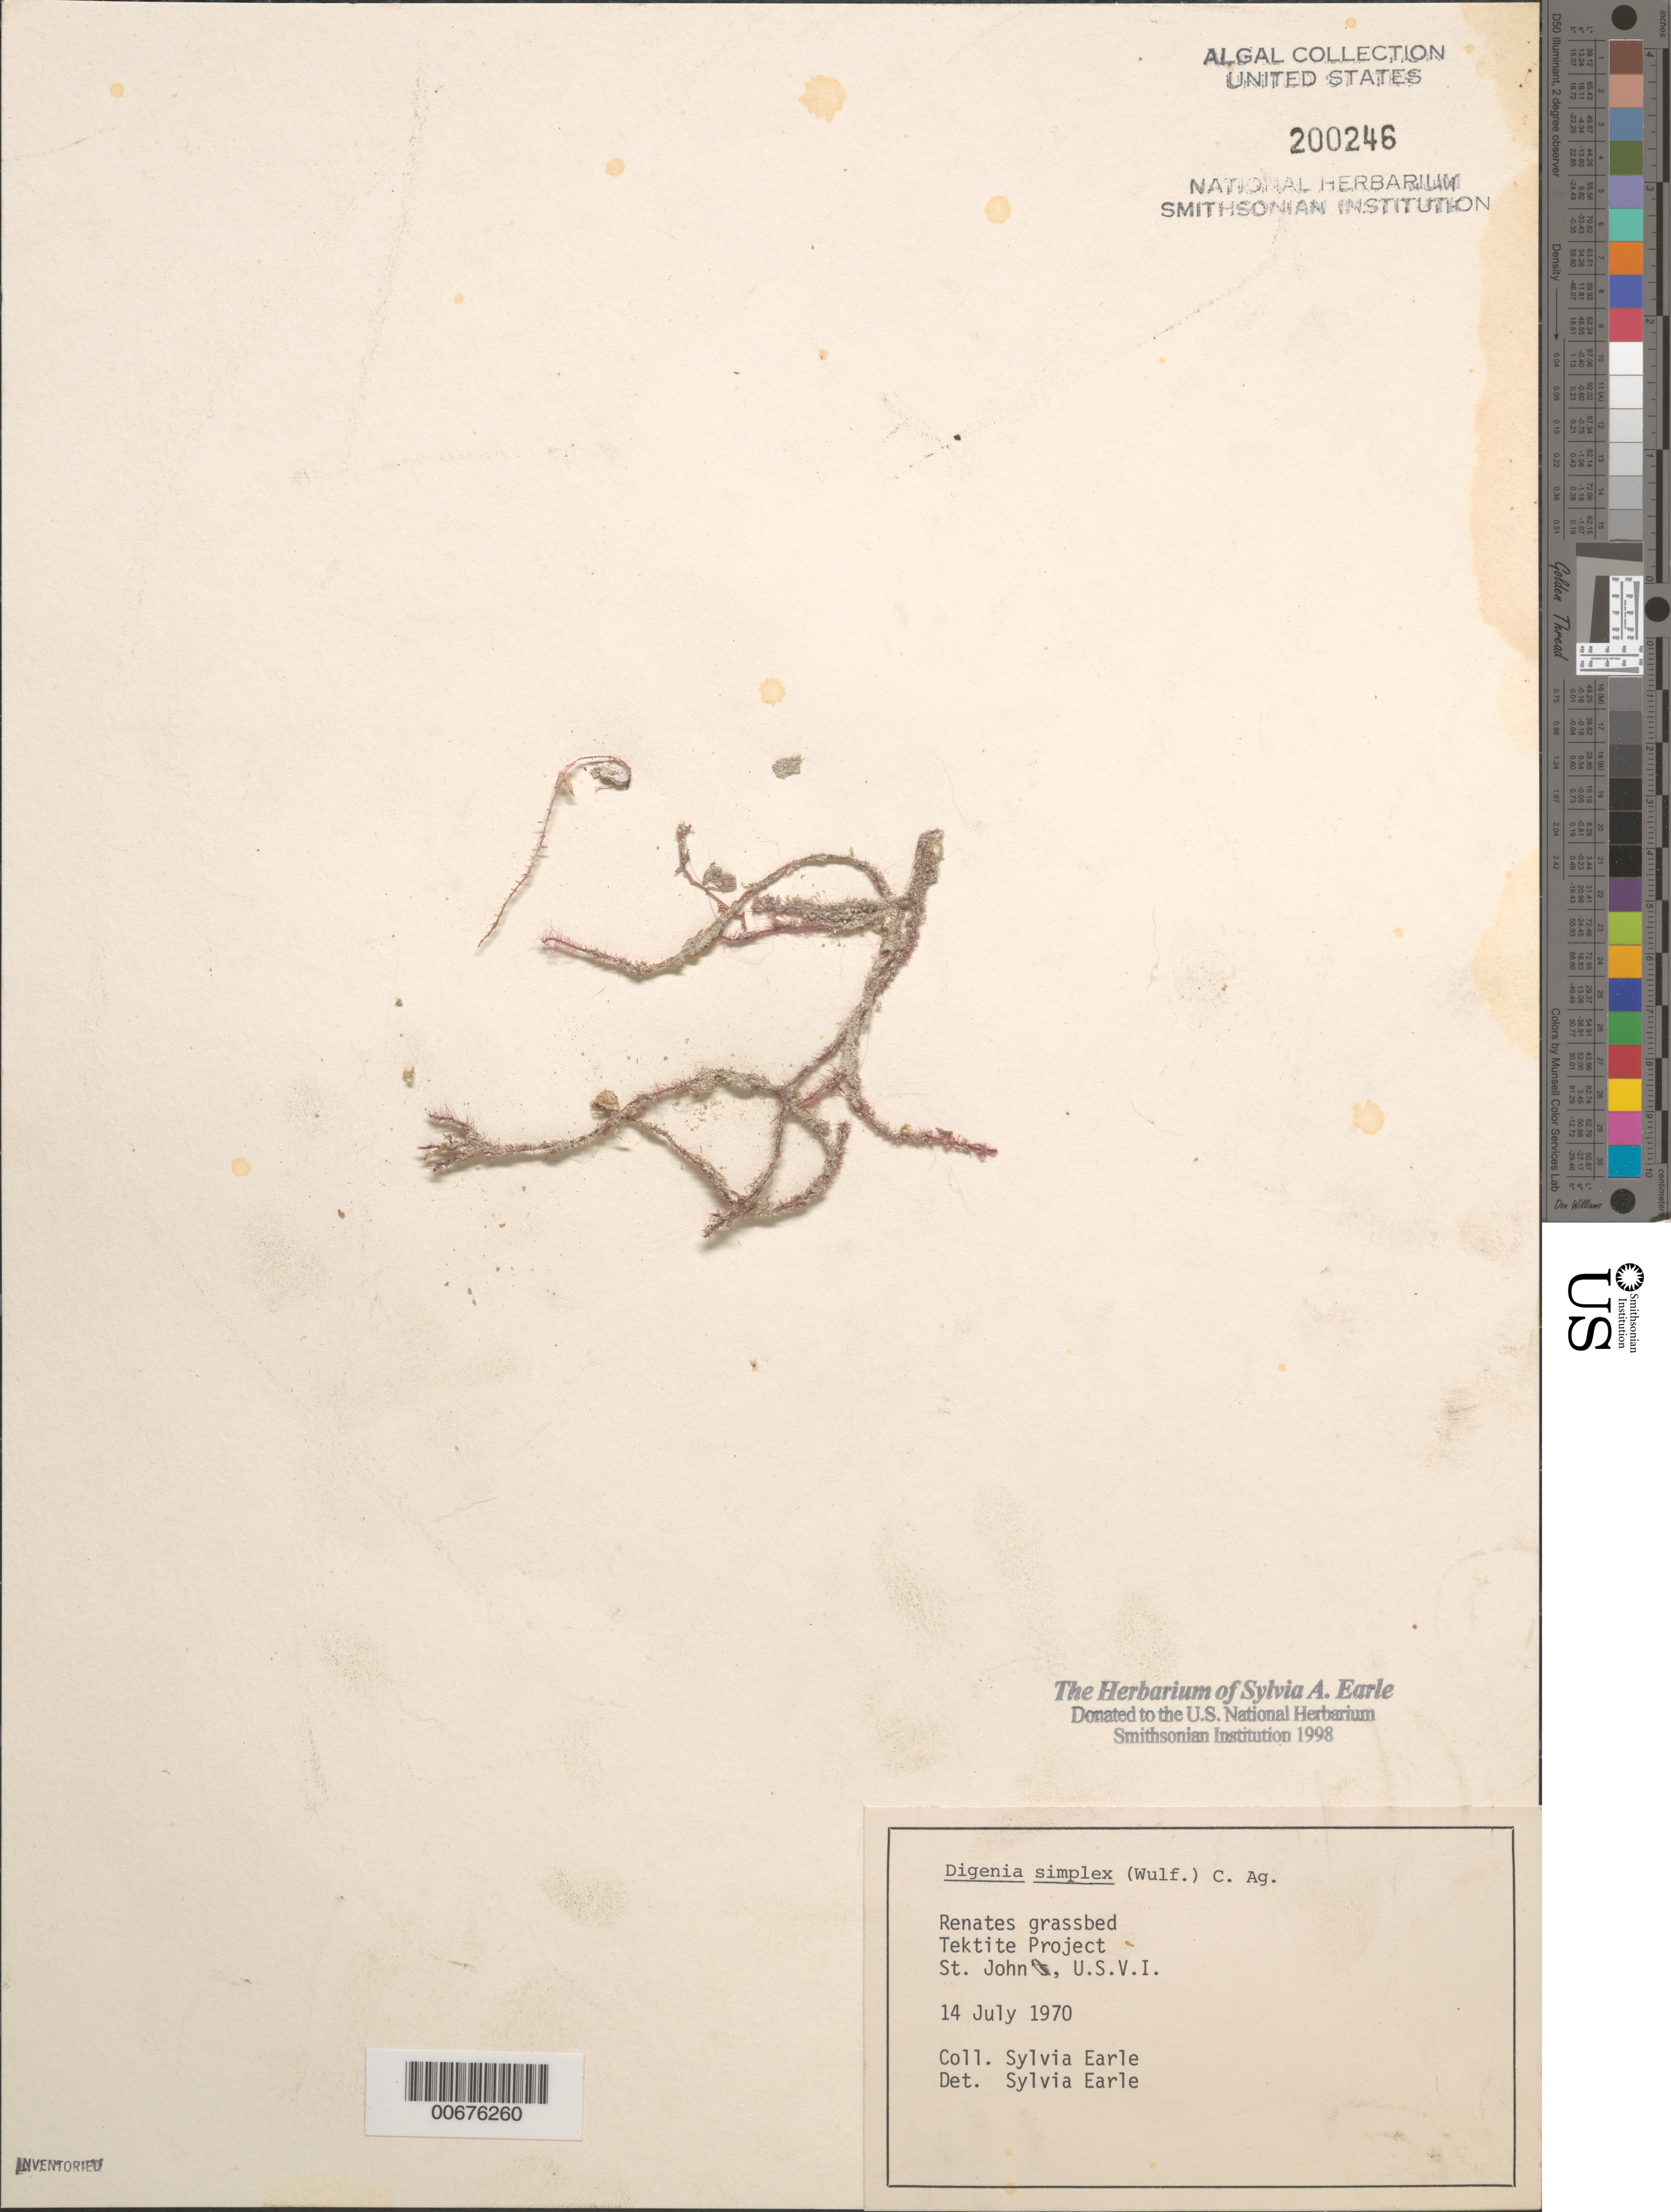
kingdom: Plantae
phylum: Rhodophyta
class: Florideophyceae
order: Ceramiales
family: Rhodomelaceae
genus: Digenea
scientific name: Digenea simplex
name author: (Wulfen) C. Agardh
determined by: Earle, S. A.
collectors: S. A. Earle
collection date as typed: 14 Jul 1970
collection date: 1970-07-14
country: U.S. Virgin Islands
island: St. John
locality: Tektite Project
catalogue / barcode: US 200246